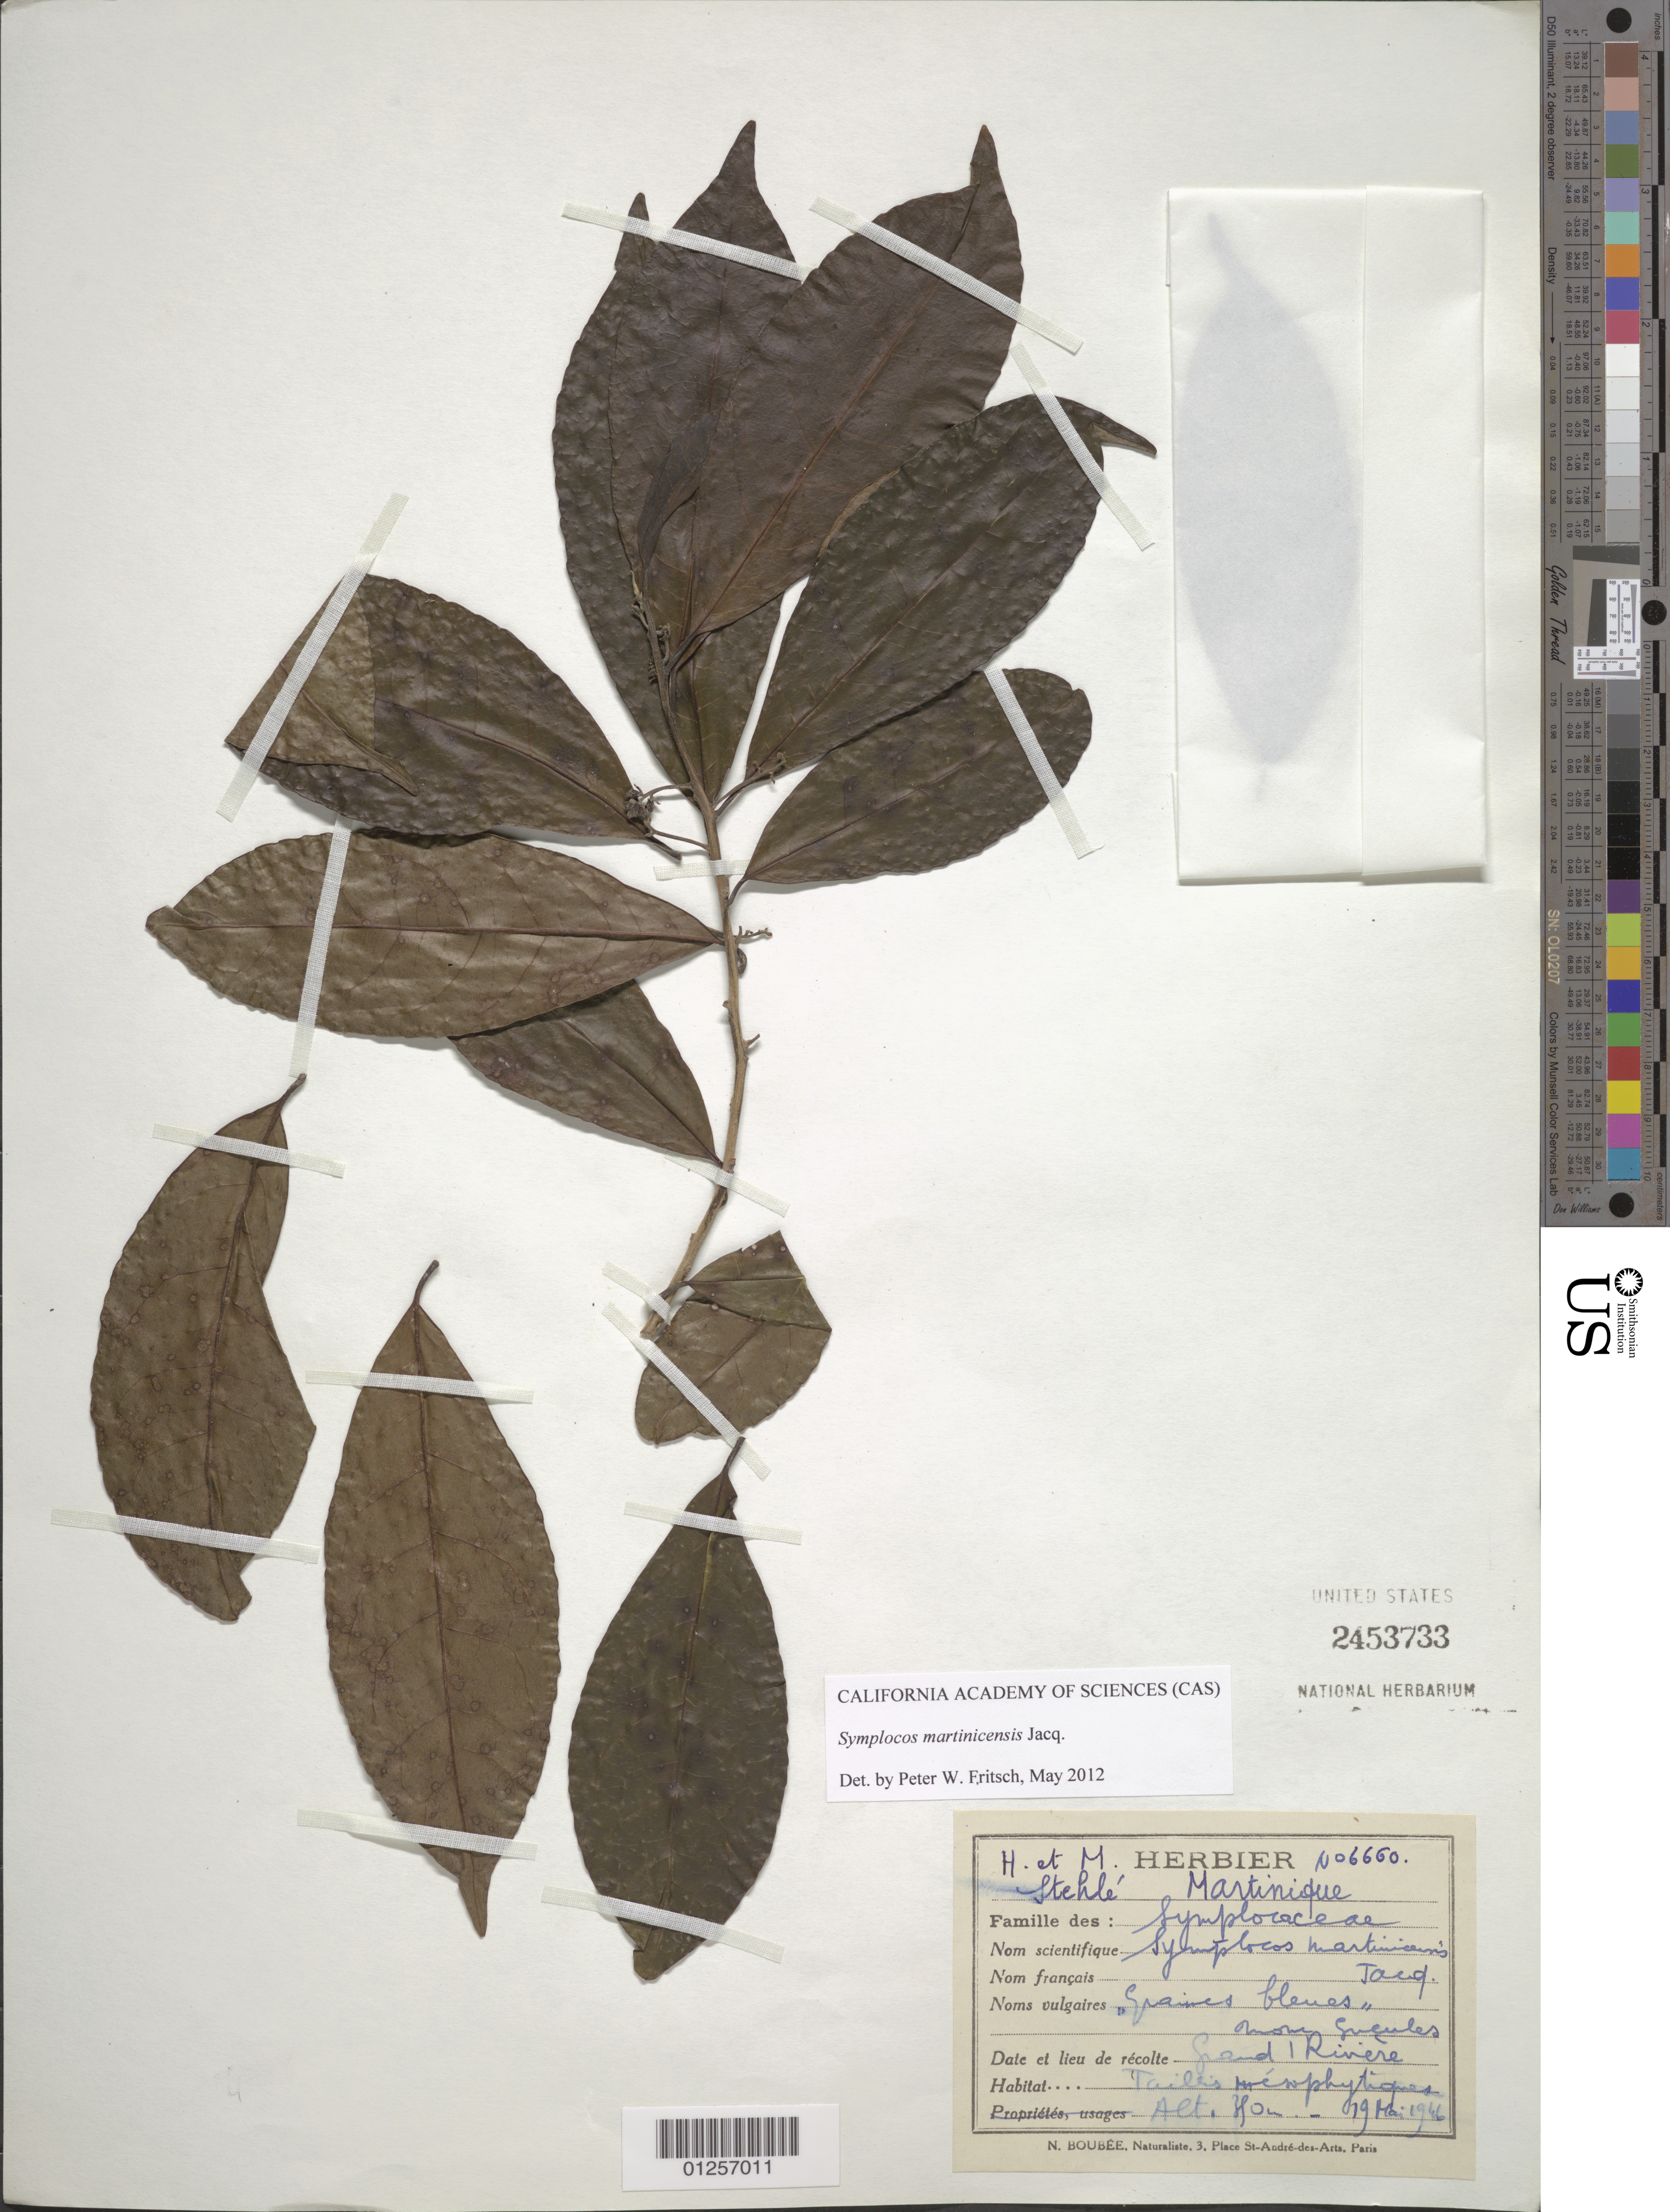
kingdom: Plantae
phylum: Tracheophyta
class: Magnoliopsida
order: Ericales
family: Symplocaceae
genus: Symplocos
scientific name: Symplocos martinicensis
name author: Jacq.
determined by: Fritsch, Peter W.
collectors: H. Stehlé & M. Stehlé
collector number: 6660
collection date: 1946-05-19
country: Martinique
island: Martinique I.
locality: Grand Riviere, Morne Gueules.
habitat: Taillis mésophytiques.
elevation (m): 350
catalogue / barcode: US 2453733